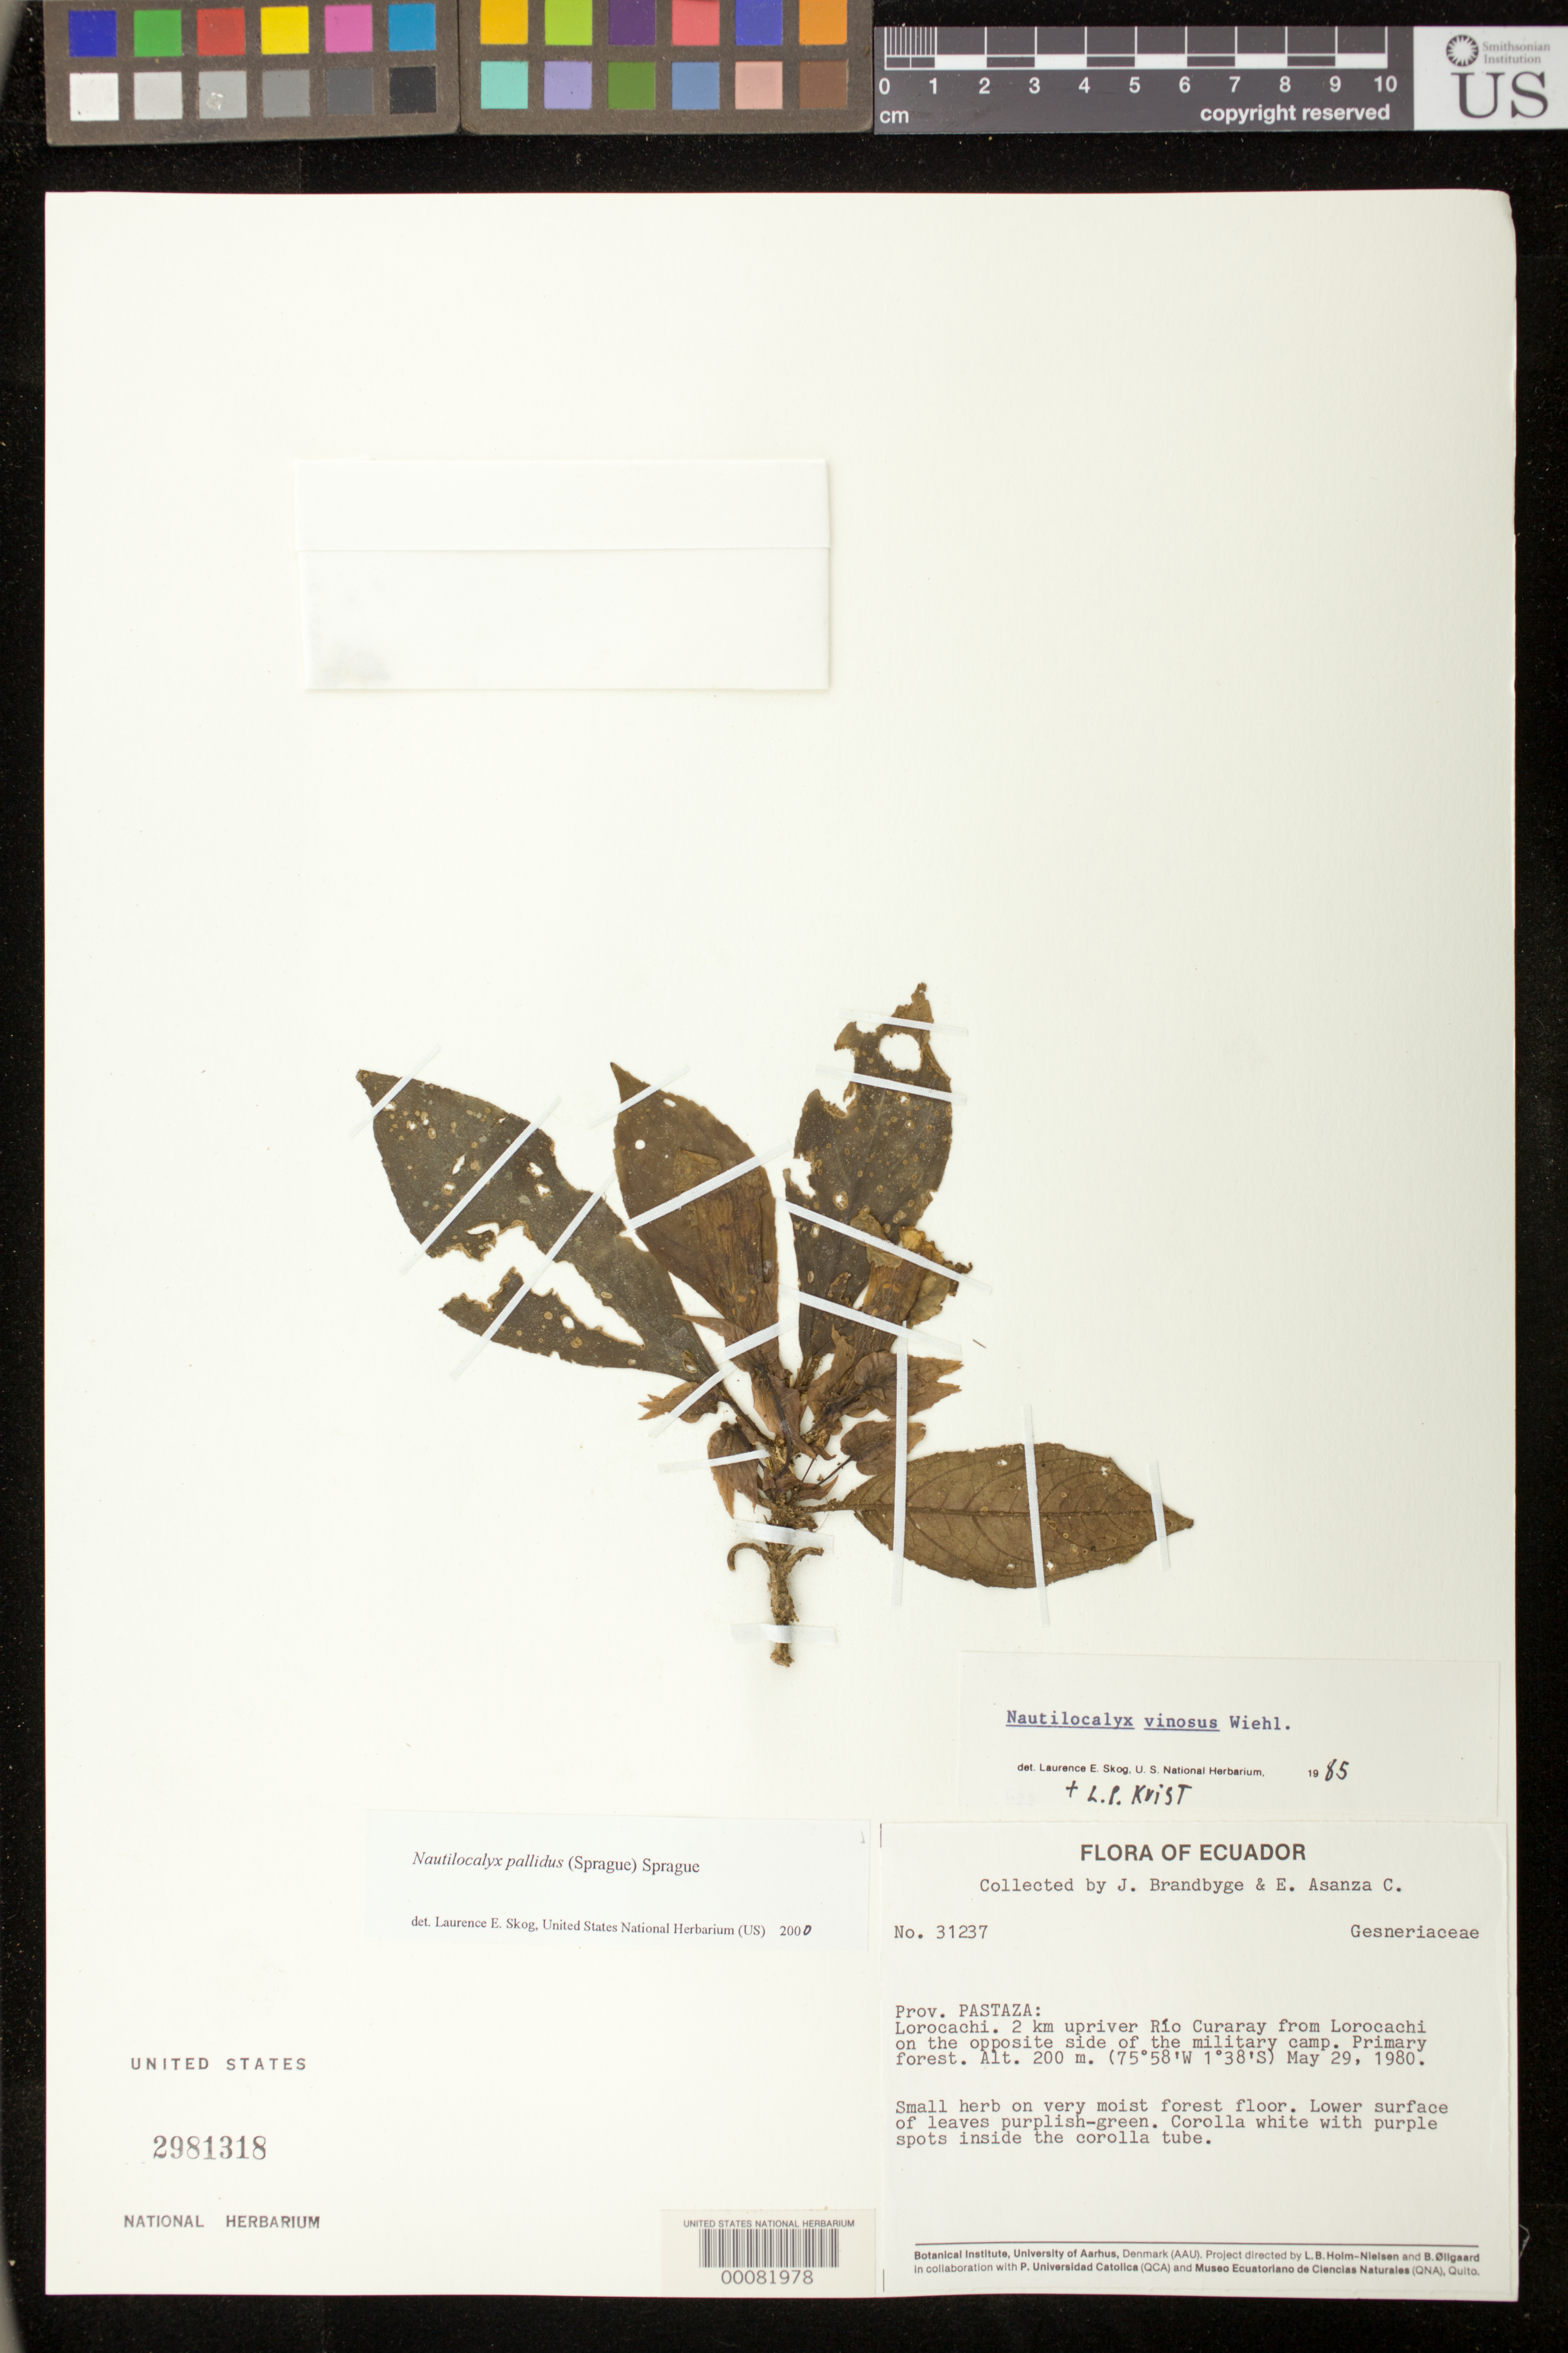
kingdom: Plantae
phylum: Tracheophyta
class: Magnoliopsida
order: Lamiales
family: Gesneriaceae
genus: Nautilocalyx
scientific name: Nautilocalyx pallidus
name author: (Sprague) C. Sprague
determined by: Skog, Laurence E.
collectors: J. Brandbyge & E. Asanza C.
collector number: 31237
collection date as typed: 29 May 1980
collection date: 1980-05-29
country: Ecuador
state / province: Pastaza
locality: Lorocachi, 2 km upriver Río Curaray from Lorocachi on the opposite side of the military camp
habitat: Primary forest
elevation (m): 200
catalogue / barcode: US 2981318